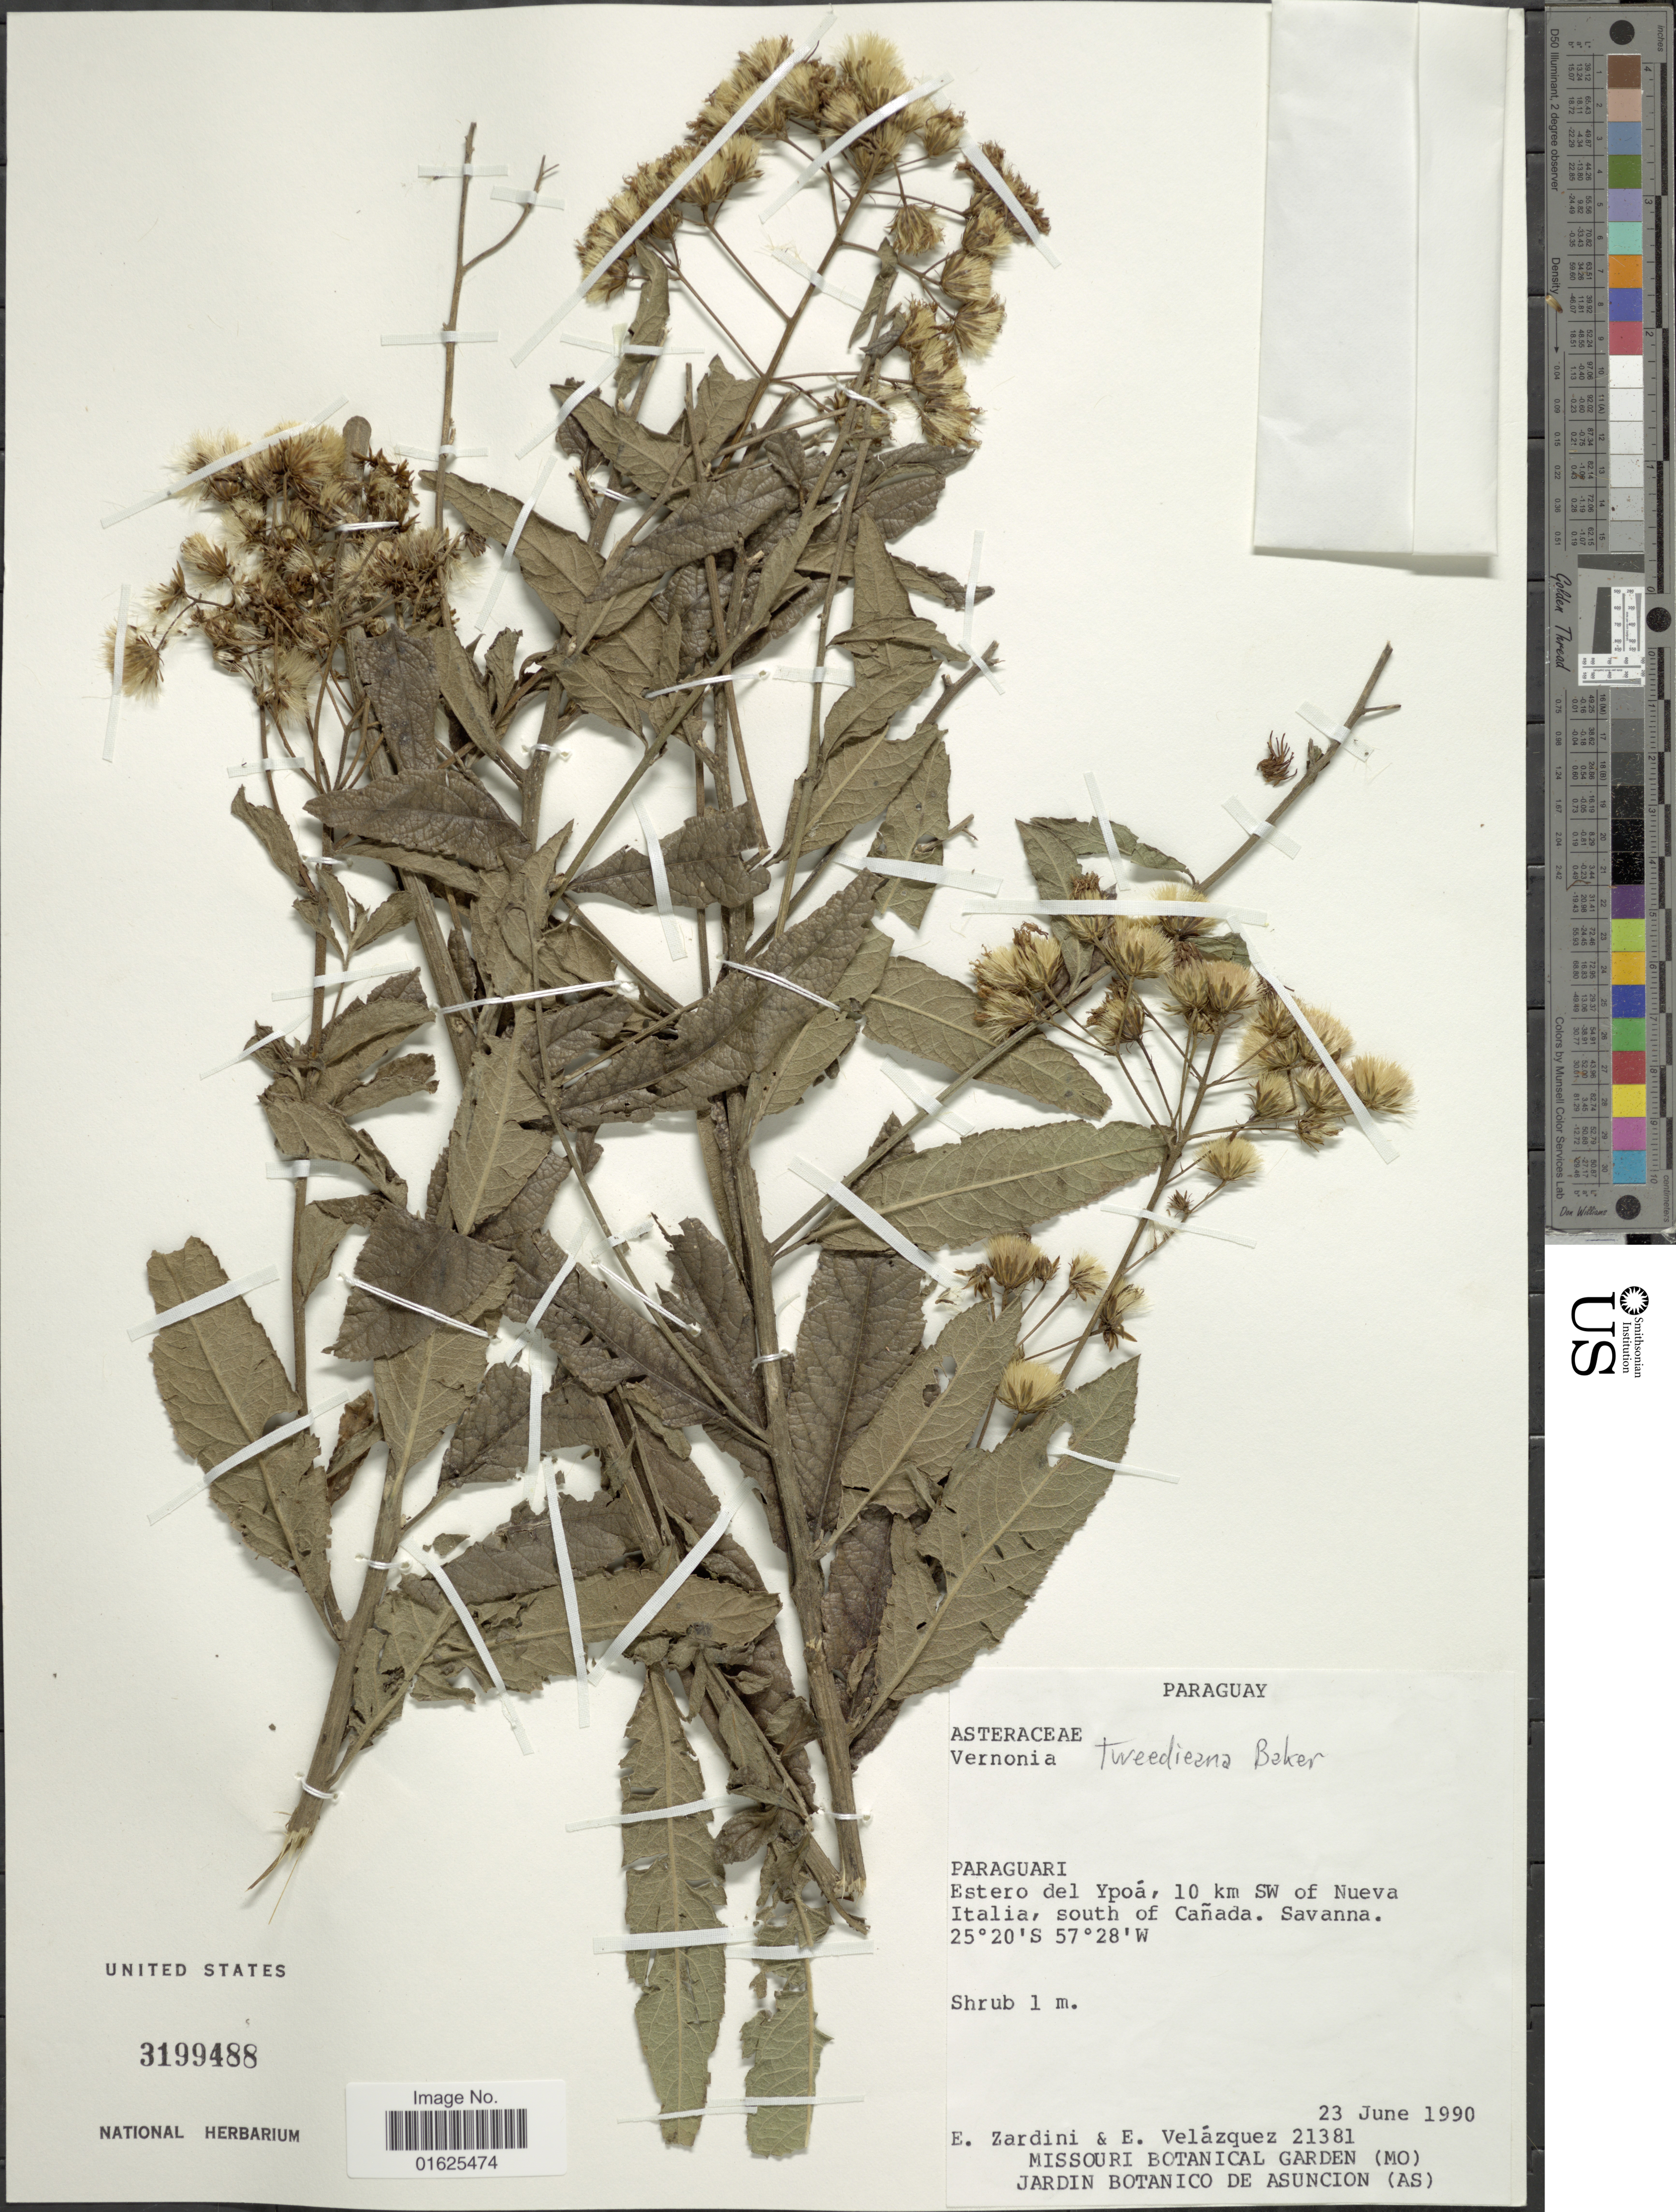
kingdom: Plantae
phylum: Tracheophyta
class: Magnoliopsida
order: Asterales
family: Asteraceae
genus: Vernonanthura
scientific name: Vernonanthura tweedieana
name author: (Baker) H. Rob.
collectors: E. M. Zardini & E. Velazquez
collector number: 21381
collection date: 1990-06-23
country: Paraguay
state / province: Paraguari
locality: Estero del Ypoá, 10 km SW of Nueva Italia, south of Cañada. Savanna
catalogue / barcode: US 3199488